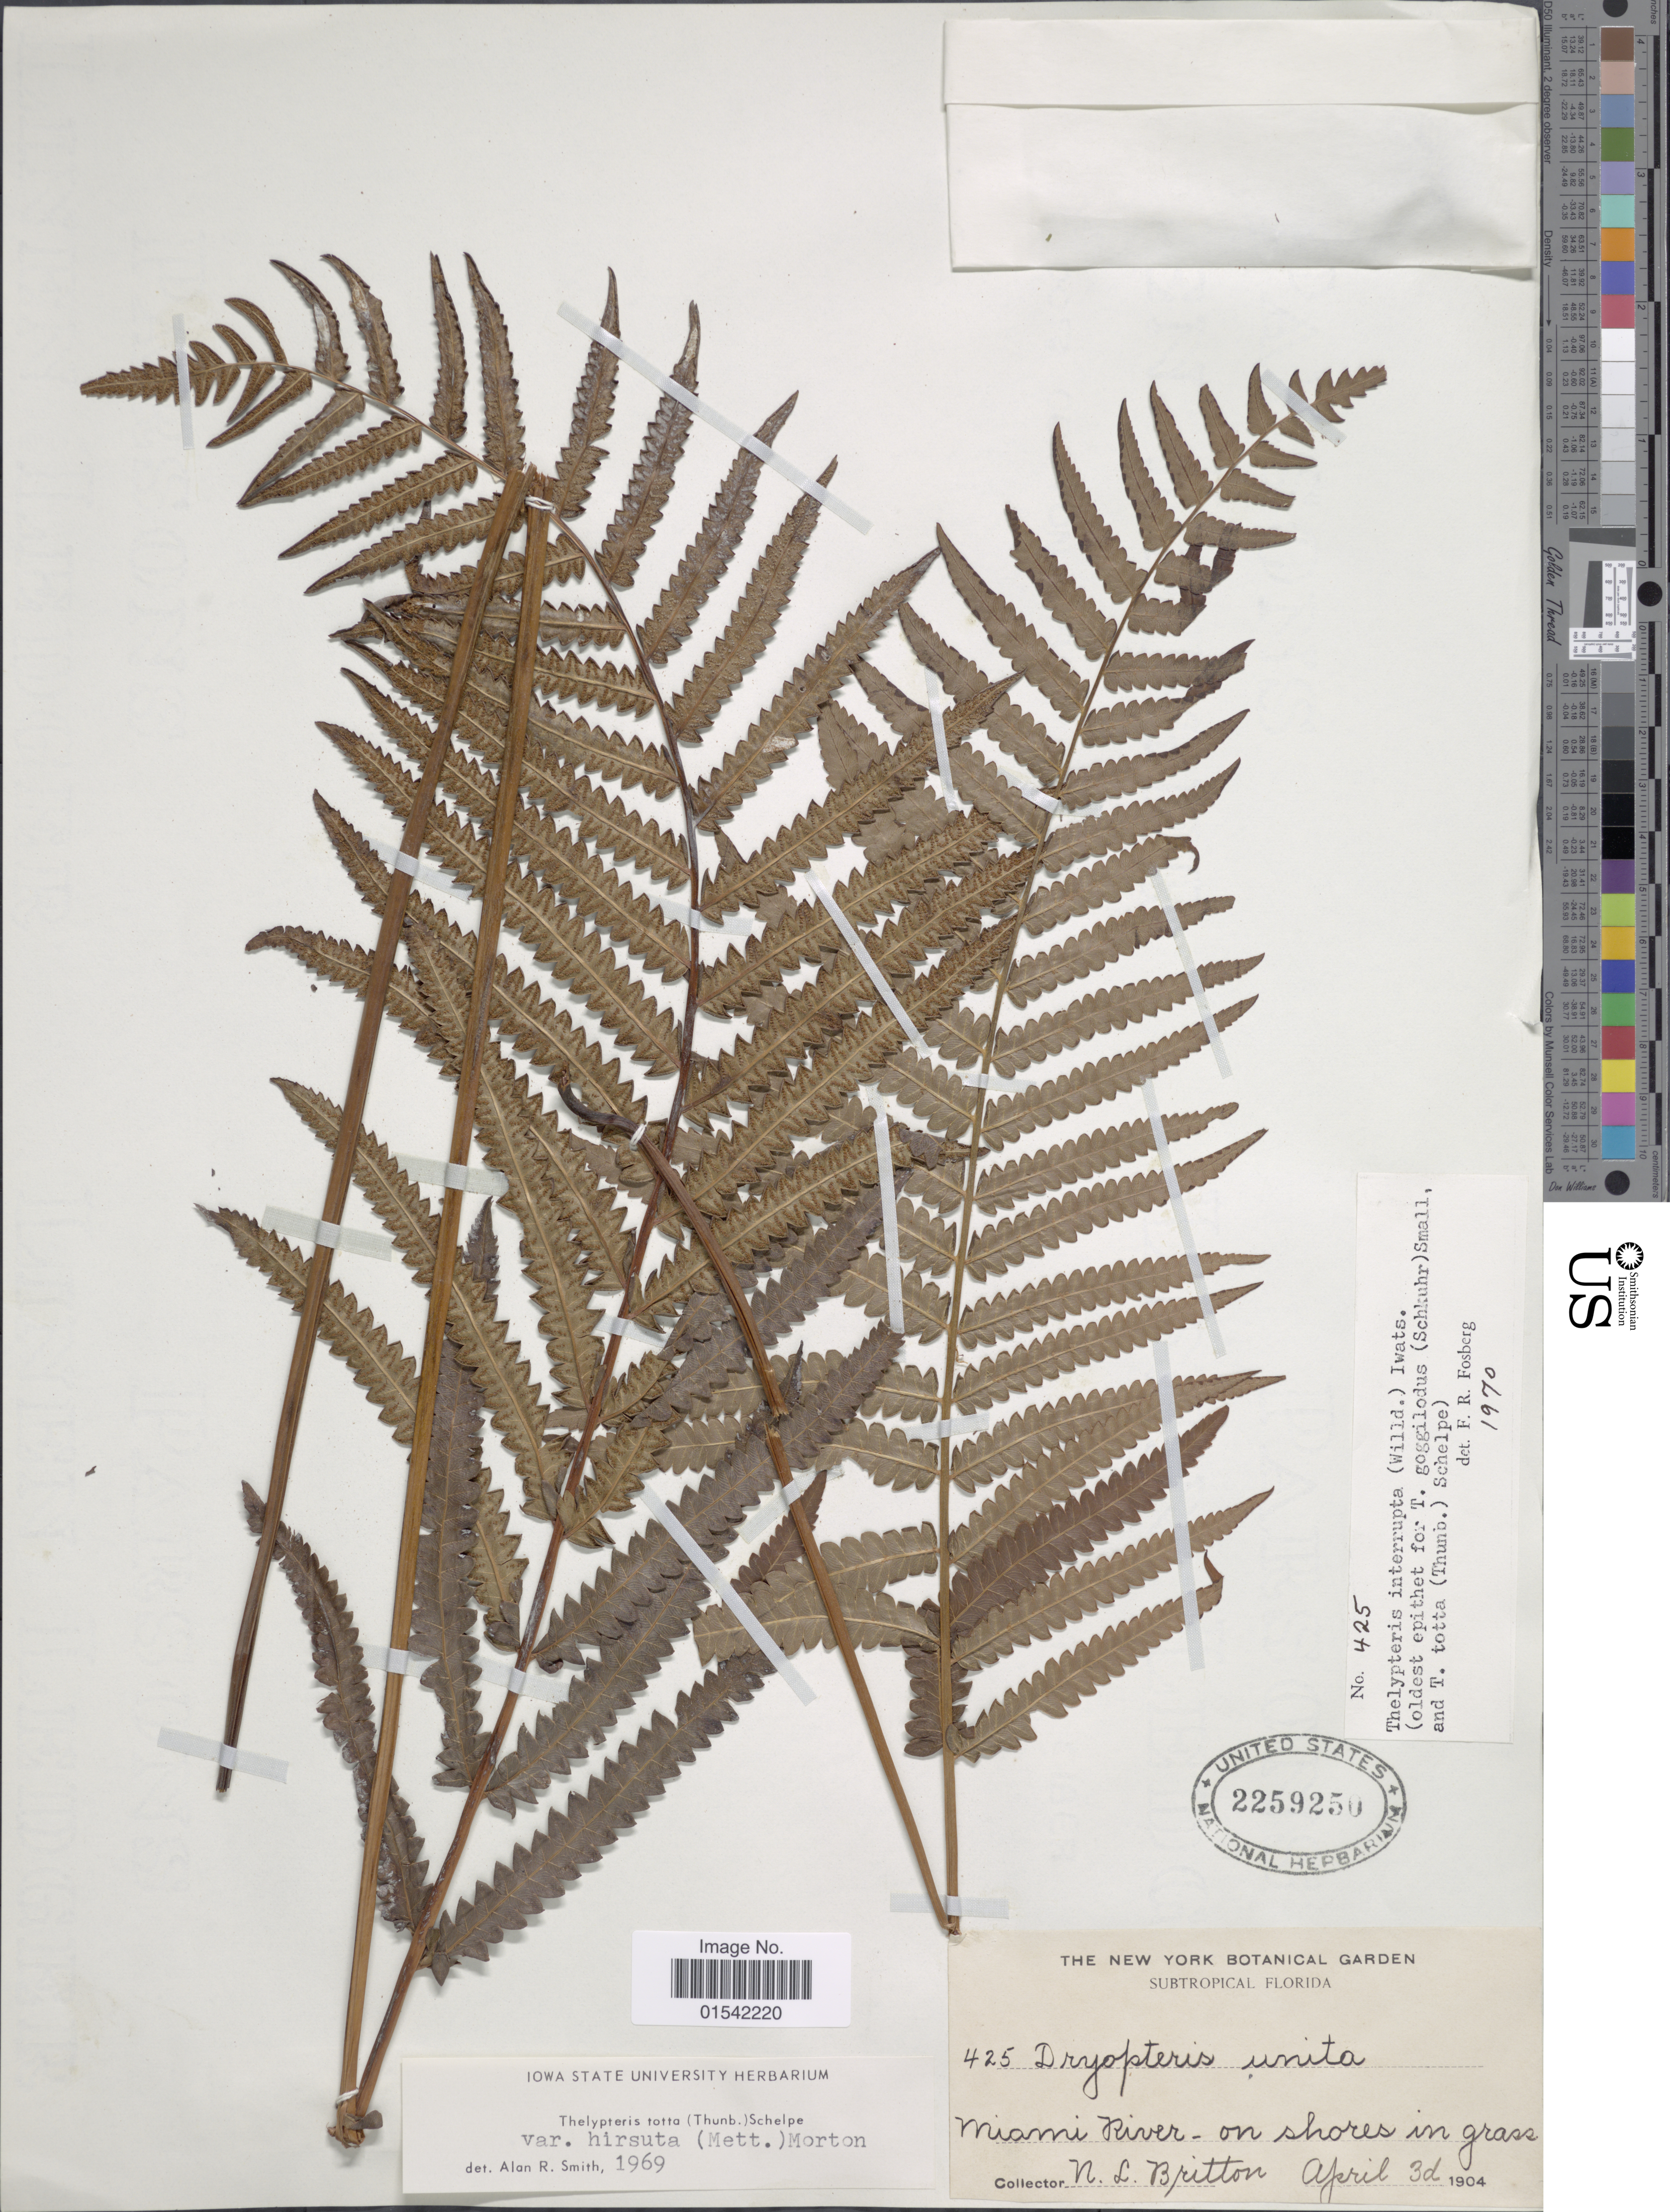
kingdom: Plantae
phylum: Tracheophyta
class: Polypodiopsida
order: Polypodiales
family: Thelypteridaceae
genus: Cyclosorus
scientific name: Cyclosorus interruptus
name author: (Willd.) H. Itô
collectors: N. Britton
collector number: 425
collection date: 1904-04-03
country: United States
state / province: Florida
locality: Miami River - on shores in grass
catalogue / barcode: US 2259250